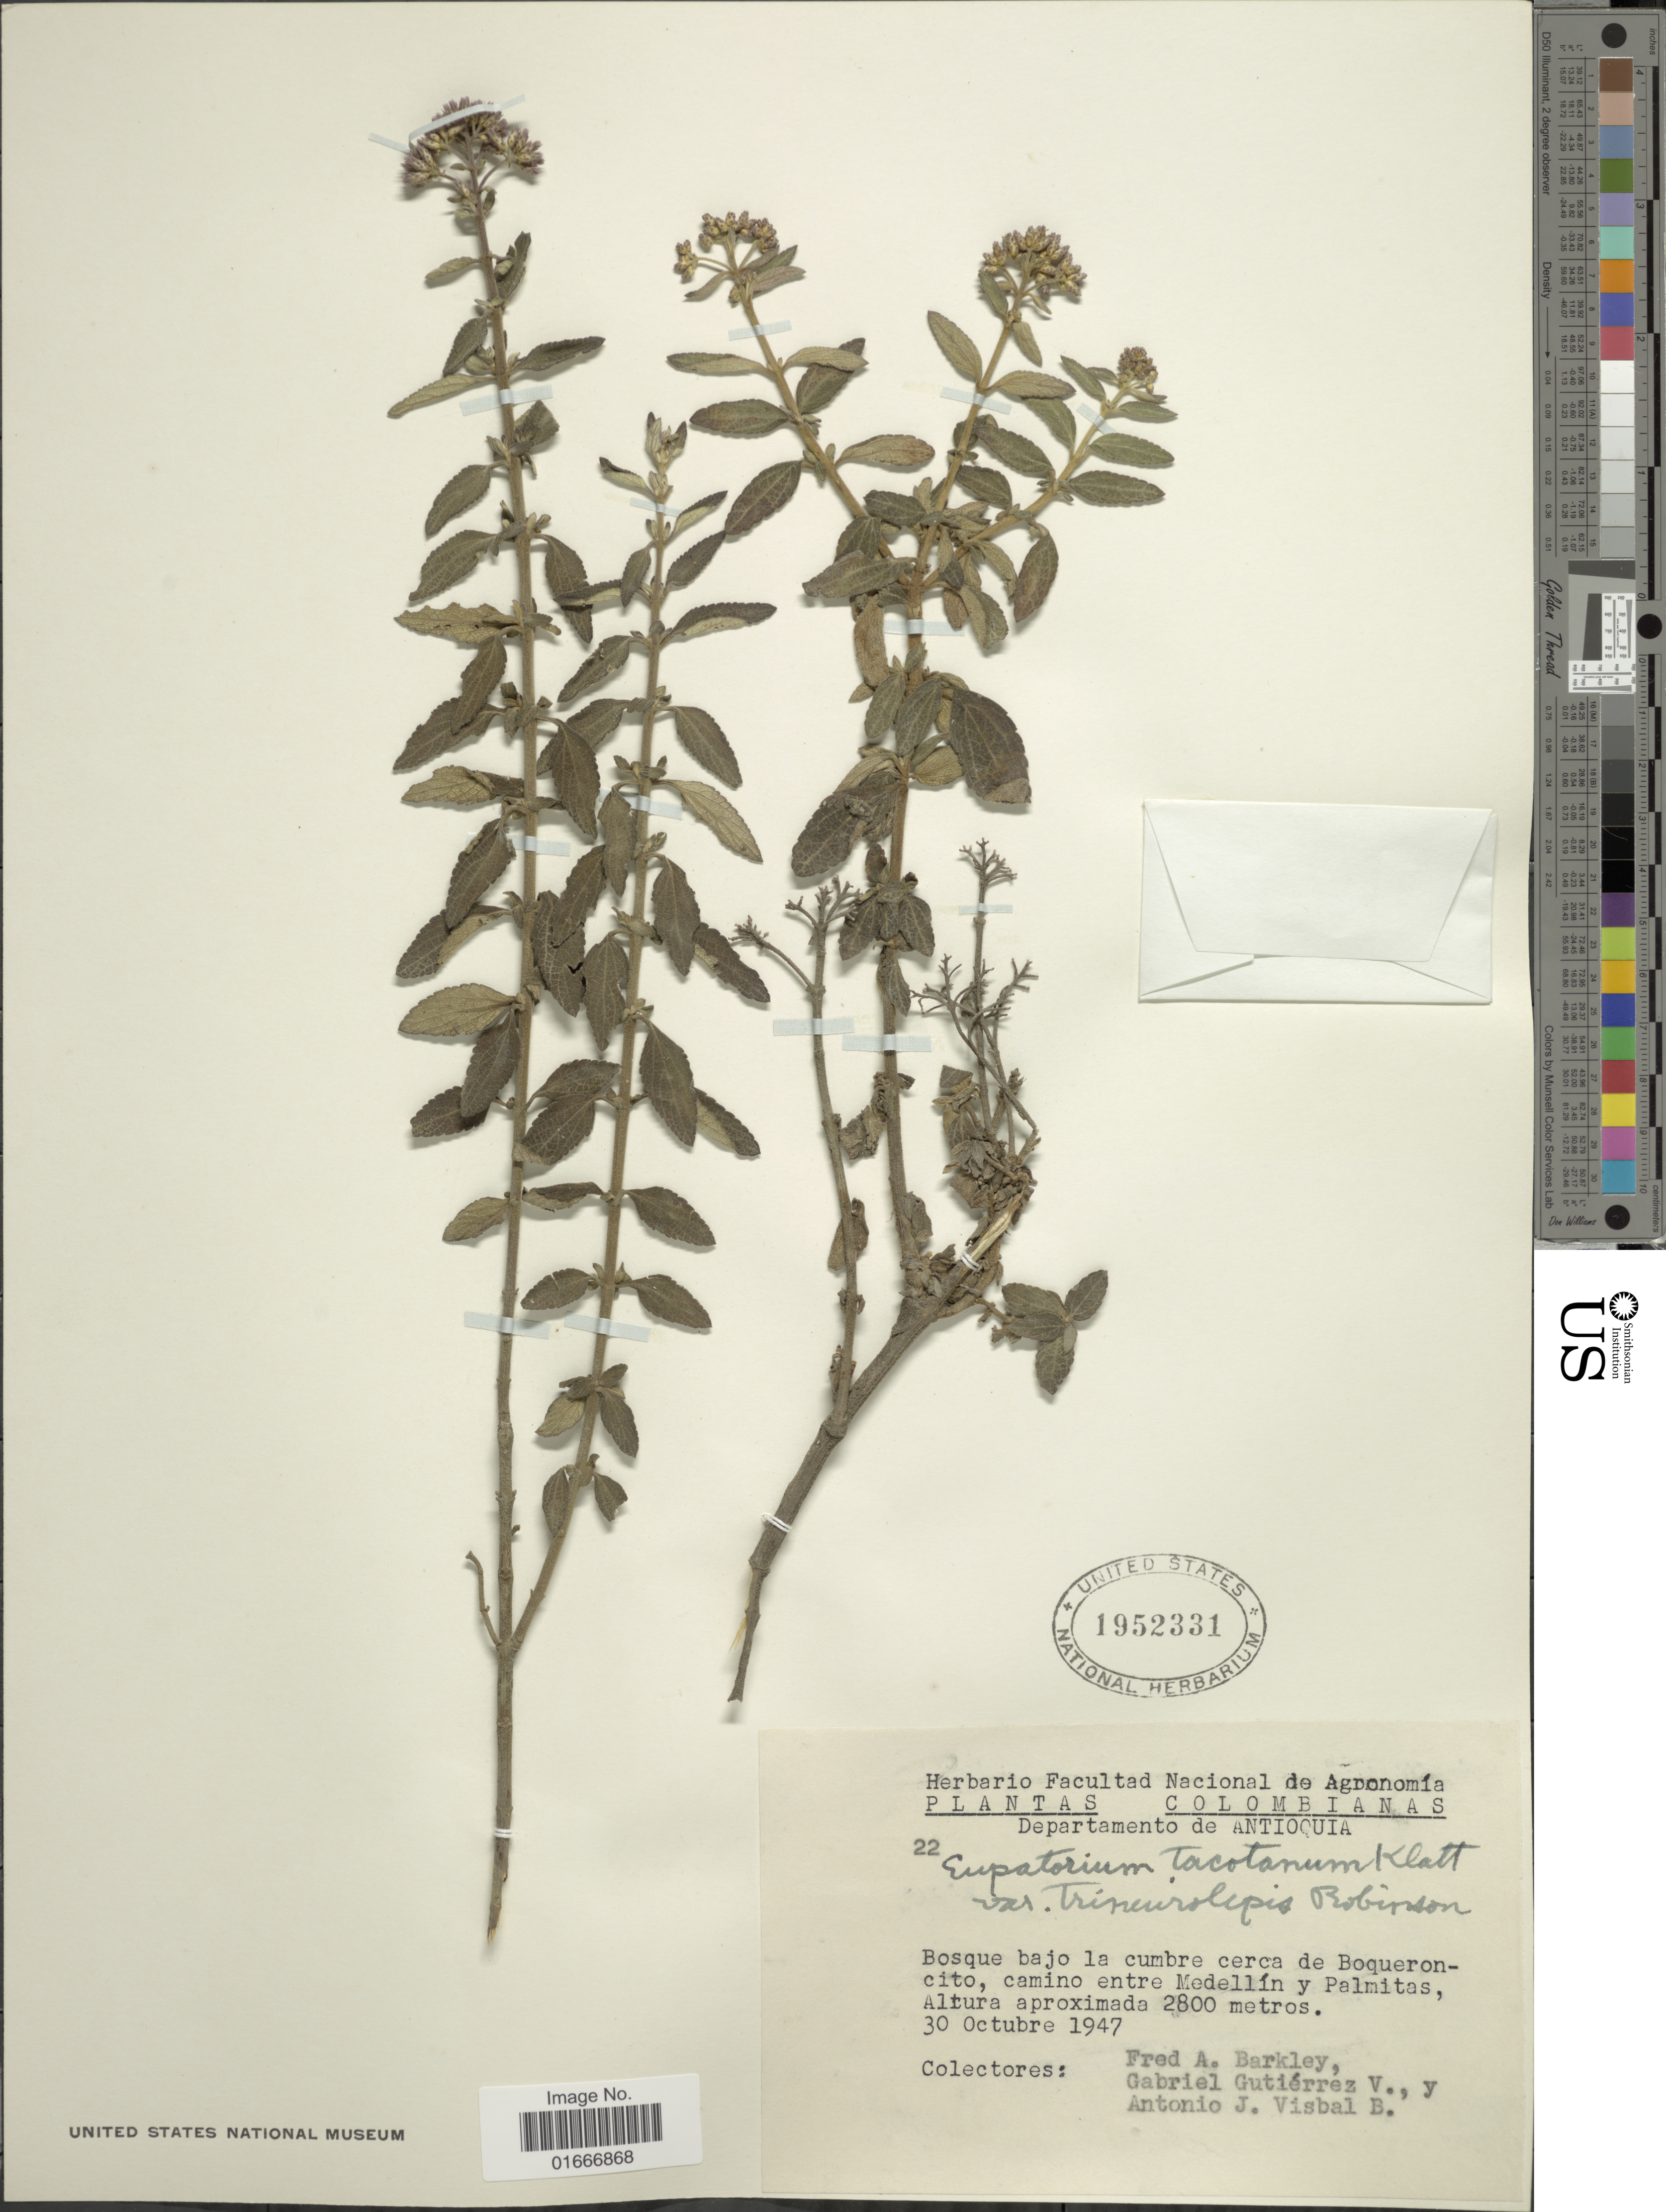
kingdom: Plantae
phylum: Tracheophyta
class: Magnoliopsida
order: Asterales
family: Asteraceae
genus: Chromolaena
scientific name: Chromolaena tacotana var. trineurolepis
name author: H. Rob.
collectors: F. A. Barkley, G. Gutiérrez V. & A. Visbal B.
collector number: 22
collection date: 1947-10-30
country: Colombia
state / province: Antioquia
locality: Colombianas. Departamento de Antioquia. bosque bajo la cumbre cerca de Boquetoncito, camino entre Medellin y Palmitas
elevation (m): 2800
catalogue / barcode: US 1952331